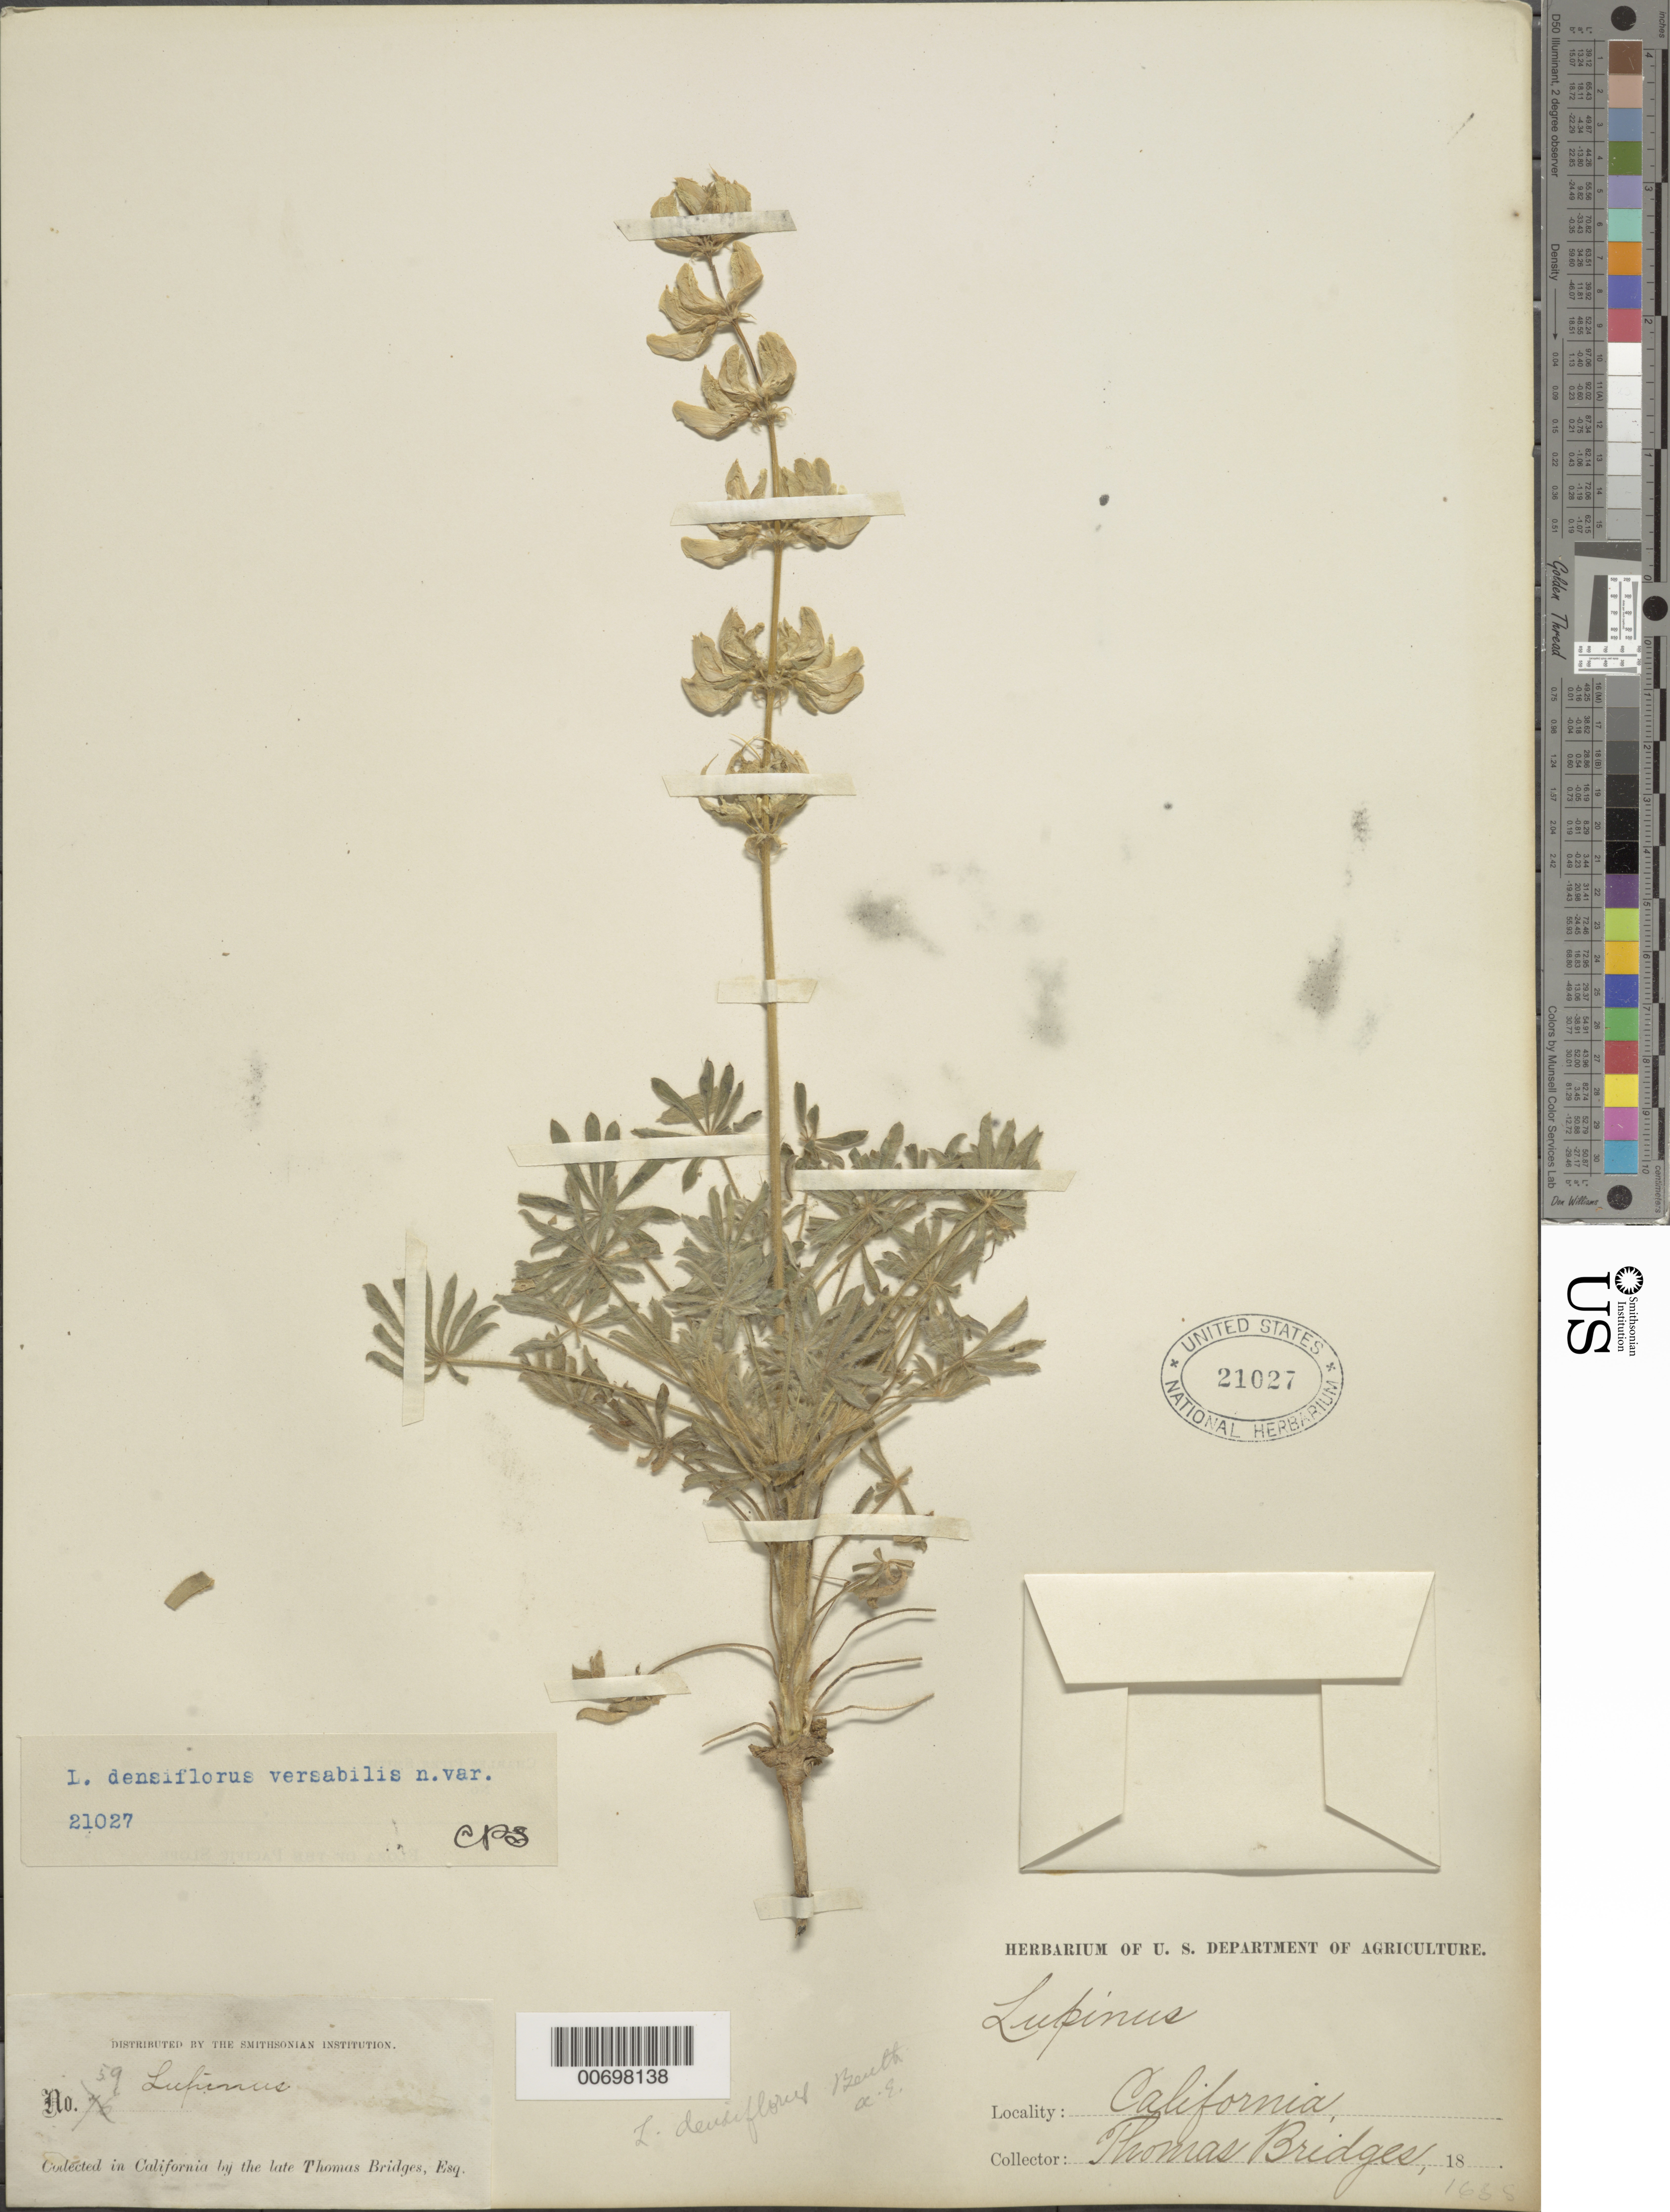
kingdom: Plantae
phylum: Tracheophyta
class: Magnoliopsida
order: Fabales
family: Fabaceae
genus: Lupinus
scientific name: Lupinus densiflorus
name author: Benth.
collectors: T. Bridges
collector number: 59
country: United States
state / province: California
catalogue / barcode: US 21027